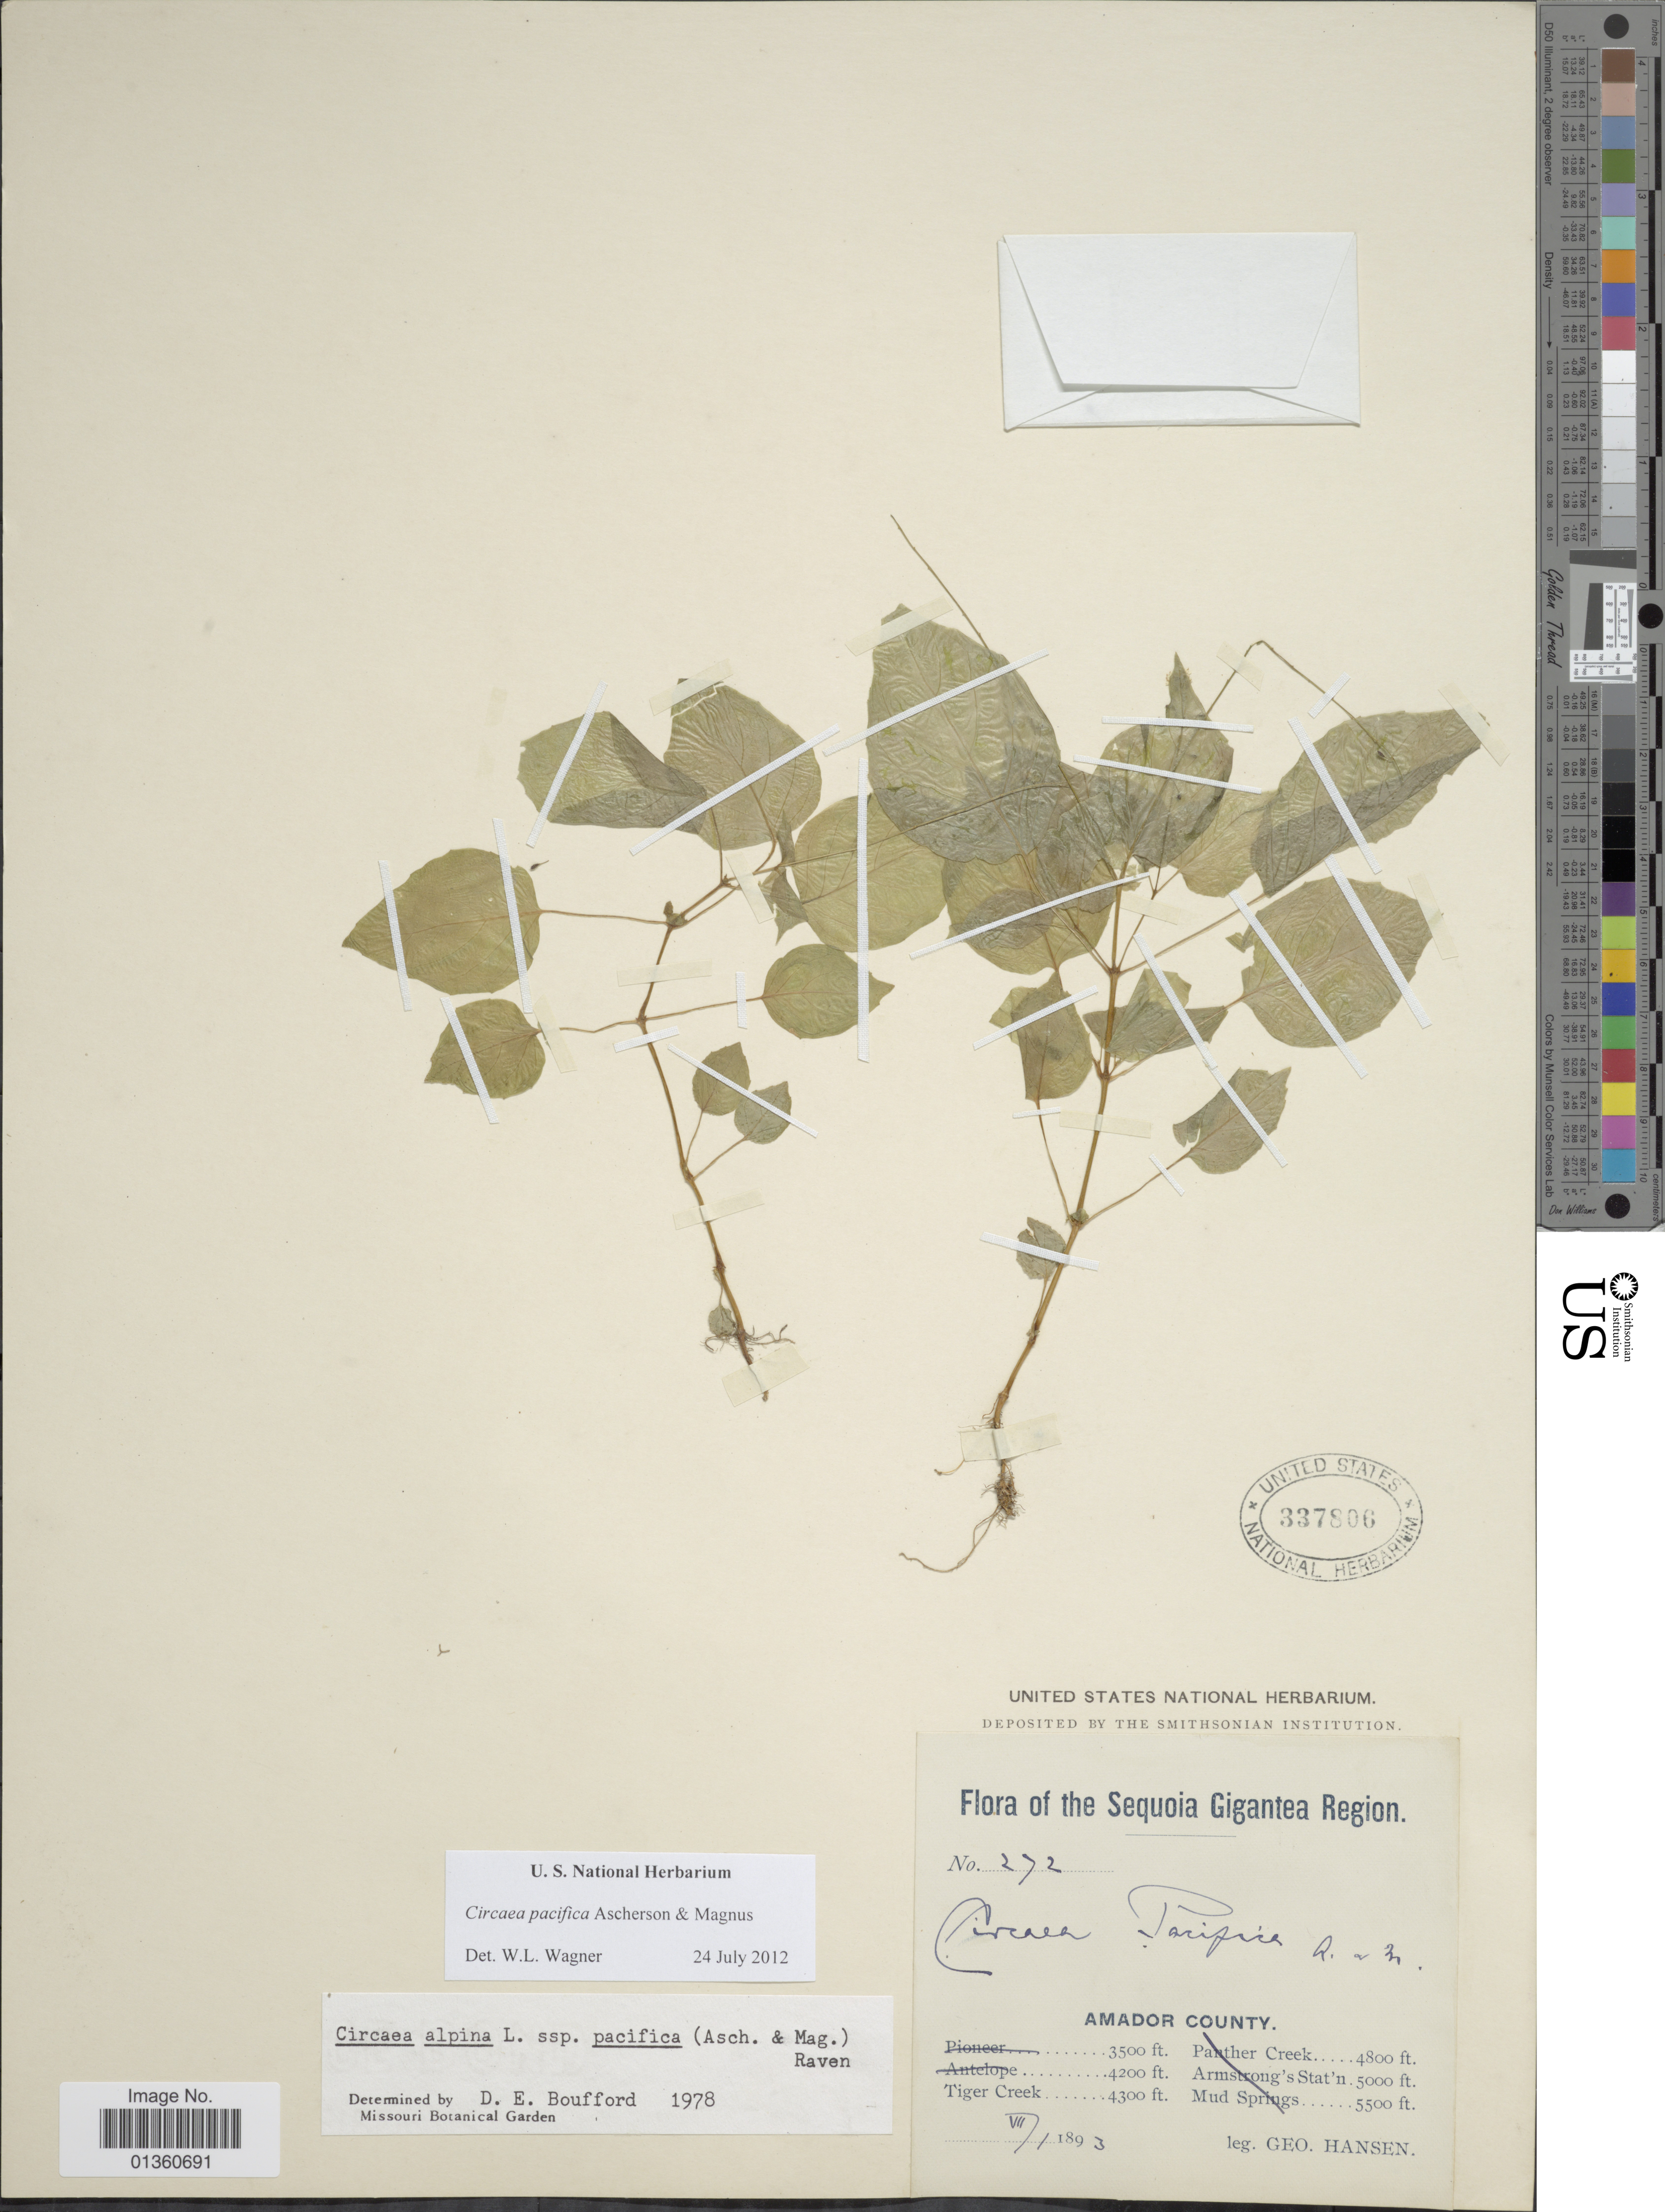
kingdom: Plantae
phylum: Tracheophyta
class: Magnoliopsida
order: Myrtales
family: Onagraceae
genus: Circaea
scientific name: Circaea pacifica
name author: Asch. & Magnus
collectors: G. Hansen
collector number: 272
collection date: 1893-07-01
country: United States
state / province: California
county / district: Amador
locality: Sequoia Gigantea Region, Amador County. Tiger Creek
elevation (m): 1311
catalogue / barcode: US 337806